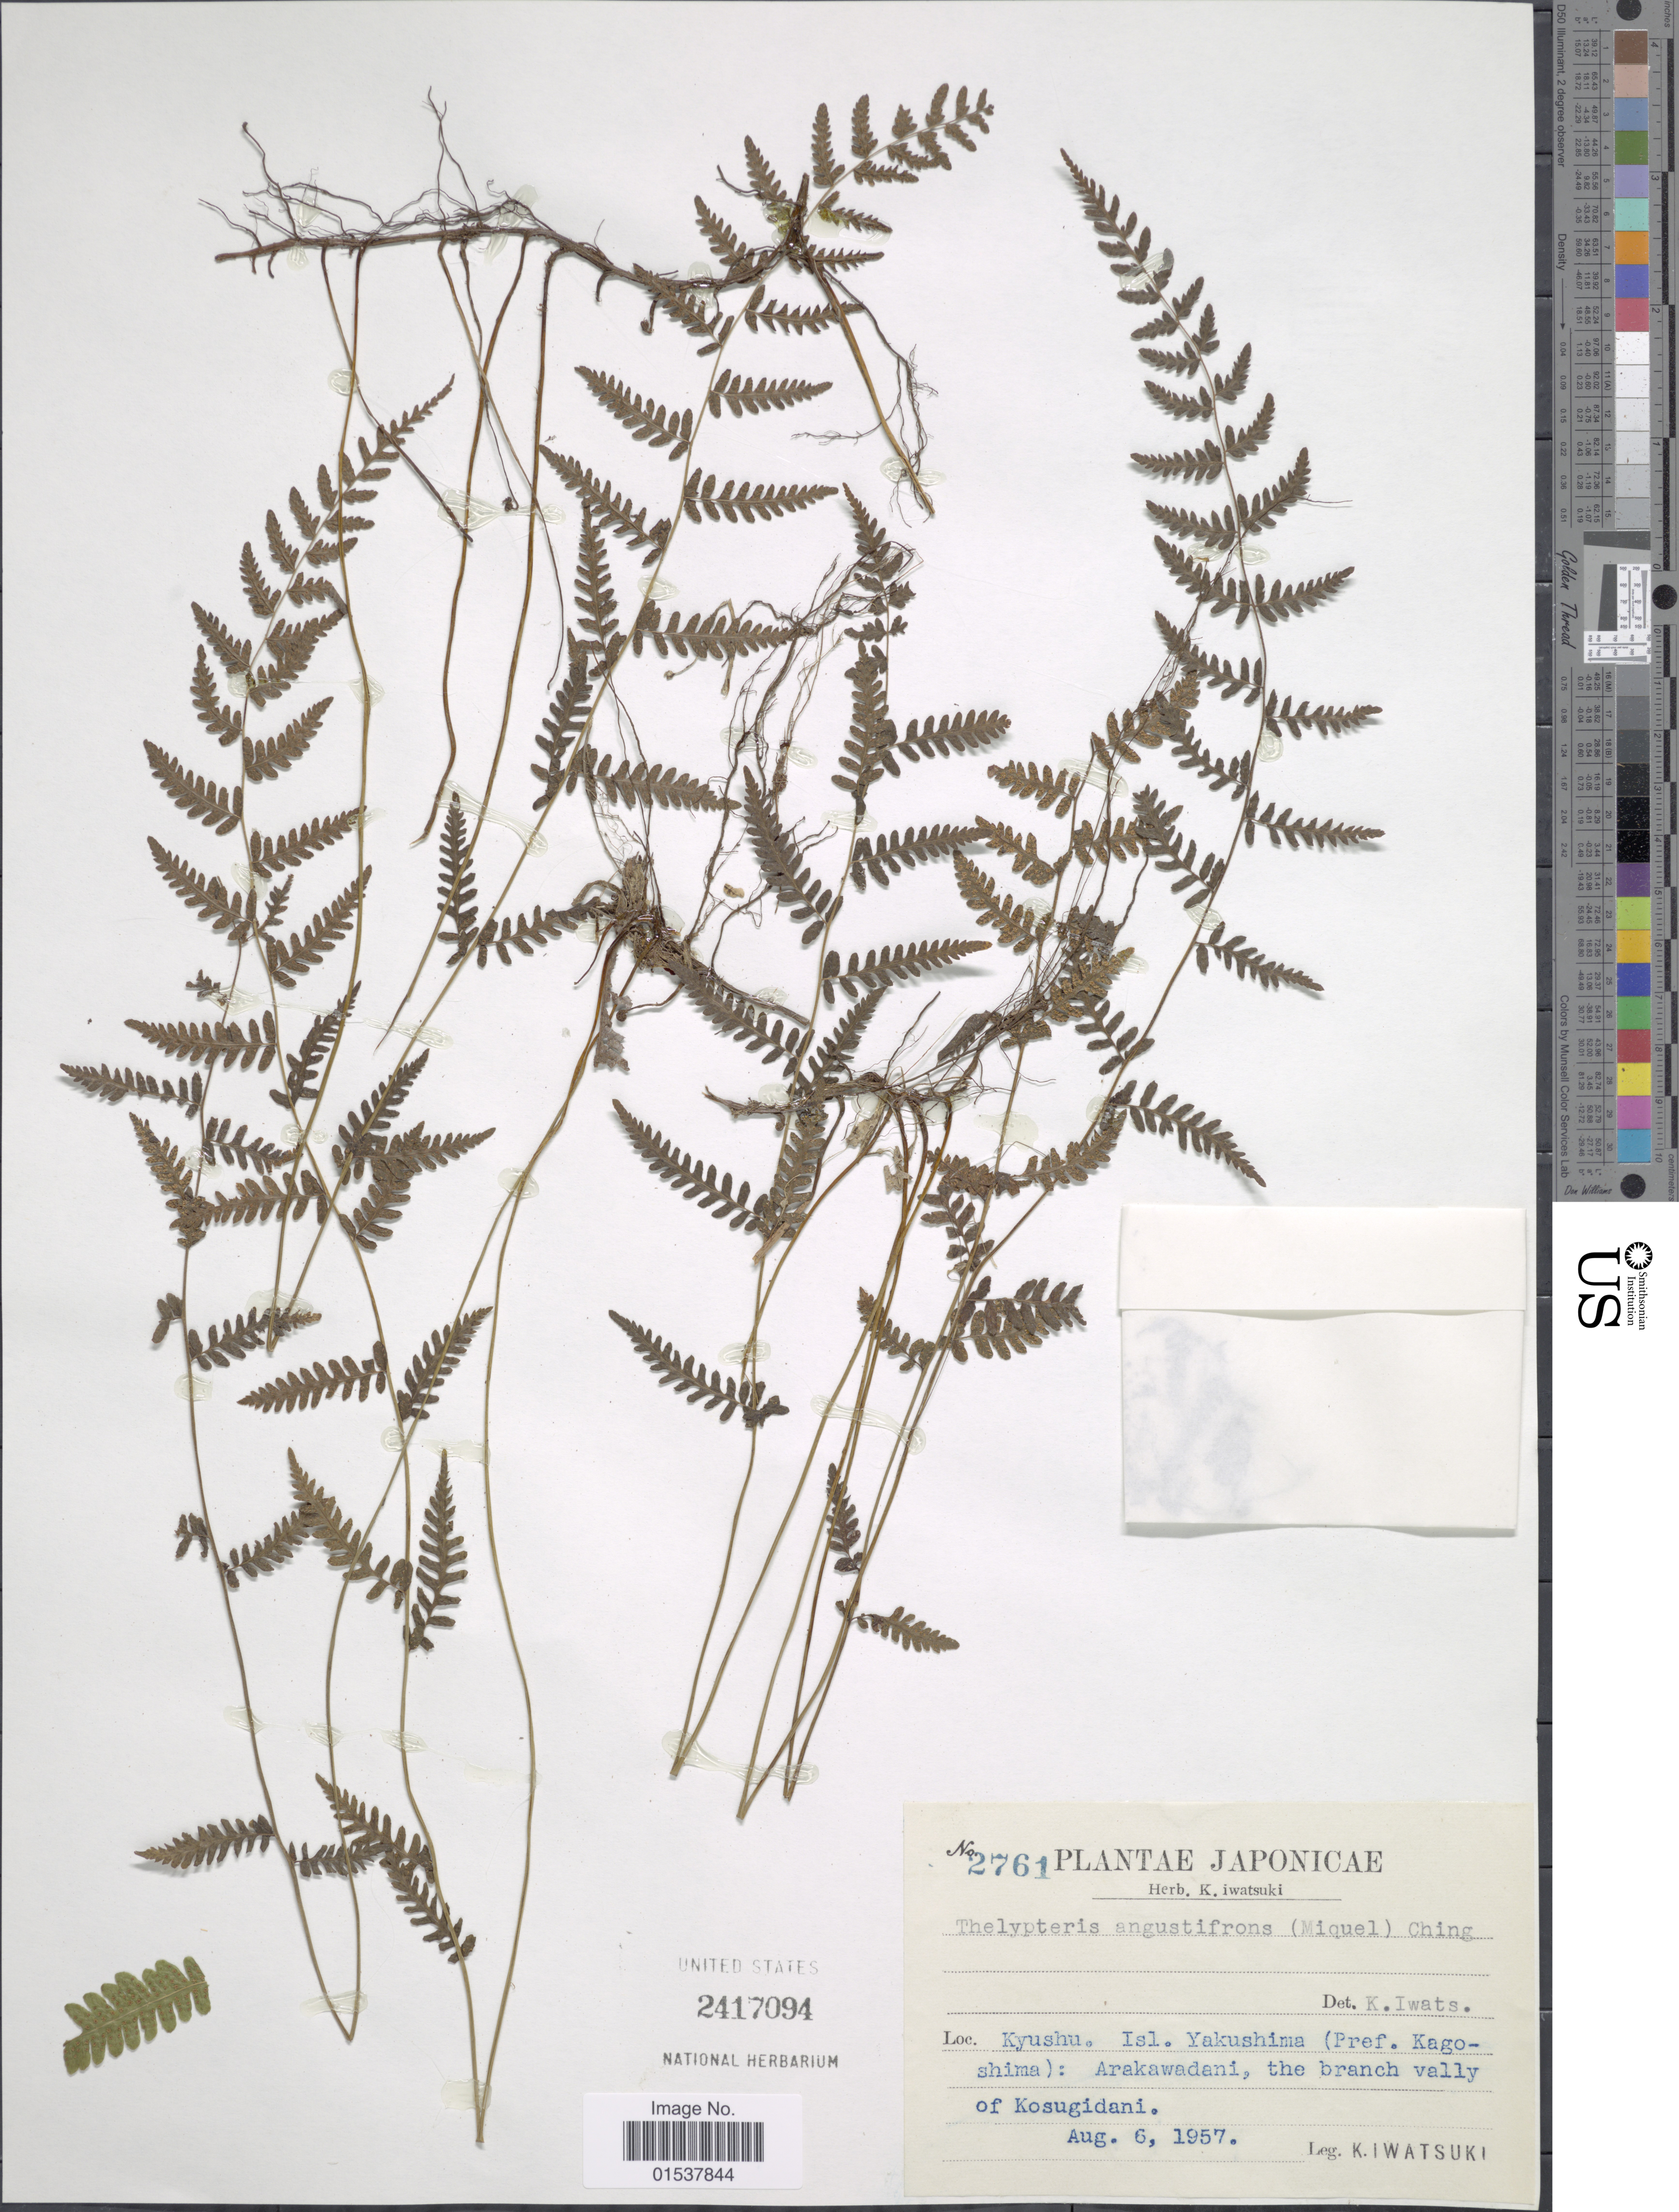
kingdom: Plantae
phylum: Tracheophyta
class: Polypodiopsida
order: Polypodiales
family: Thelypteridaceae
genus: Parathelypteris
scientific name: Parathelypteris angustifrons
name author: (Miq.) Ching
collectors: K. Iwatsuki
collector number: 2761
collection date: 1957-08-06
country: Japan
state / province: Kagosima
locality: Japonicae, Kyushu. Isl. Yakushima (Pref. Kagoshima): Arakawadani, the branch valley of Kosugidani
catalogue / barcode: US 2417094